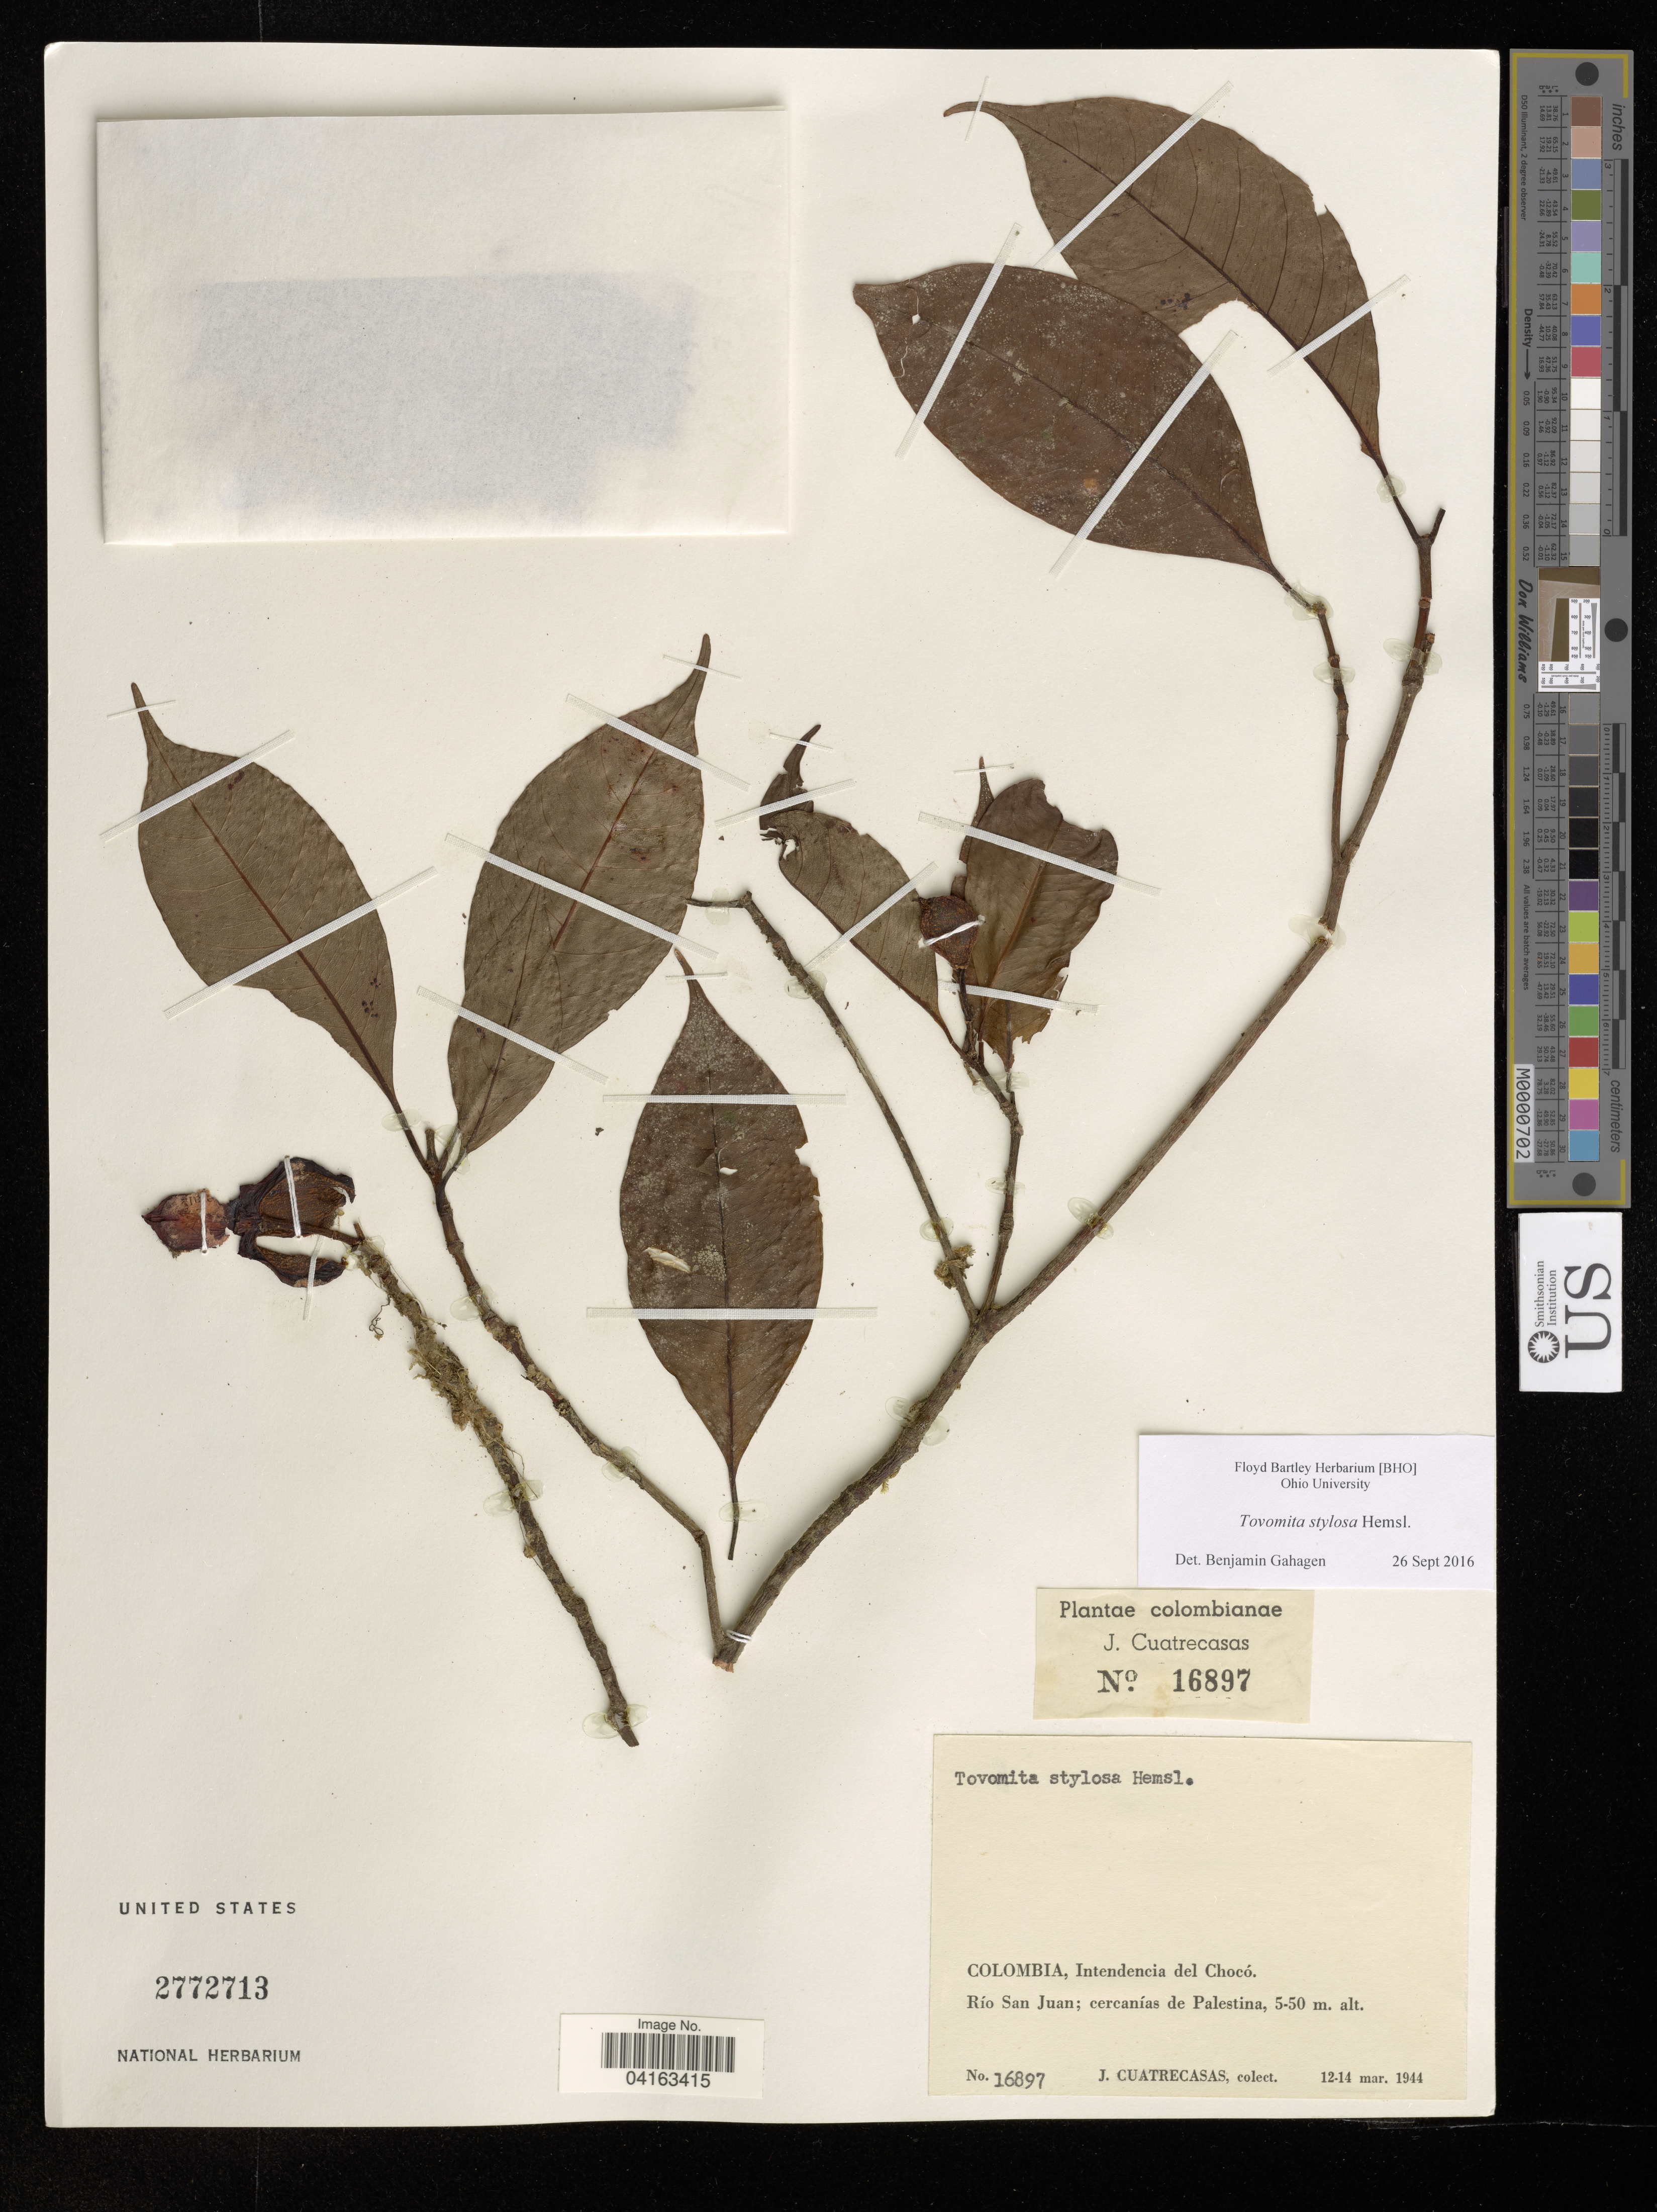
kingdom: Plantae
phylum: Tracheophyta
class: Magnoliopsida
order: Malpighiales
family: Clusiaceae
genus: Tovomita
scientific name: Tovomita stylosa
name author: Hemsl.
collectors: J. Cuatrecasas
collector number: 16897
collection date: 1944-03-12/1944-03-14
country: Colombia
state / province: Chocó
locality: Intendencia del Chocó. Río San Juan; cercanías de Palestina.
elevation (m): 5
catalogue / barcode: US 2772713